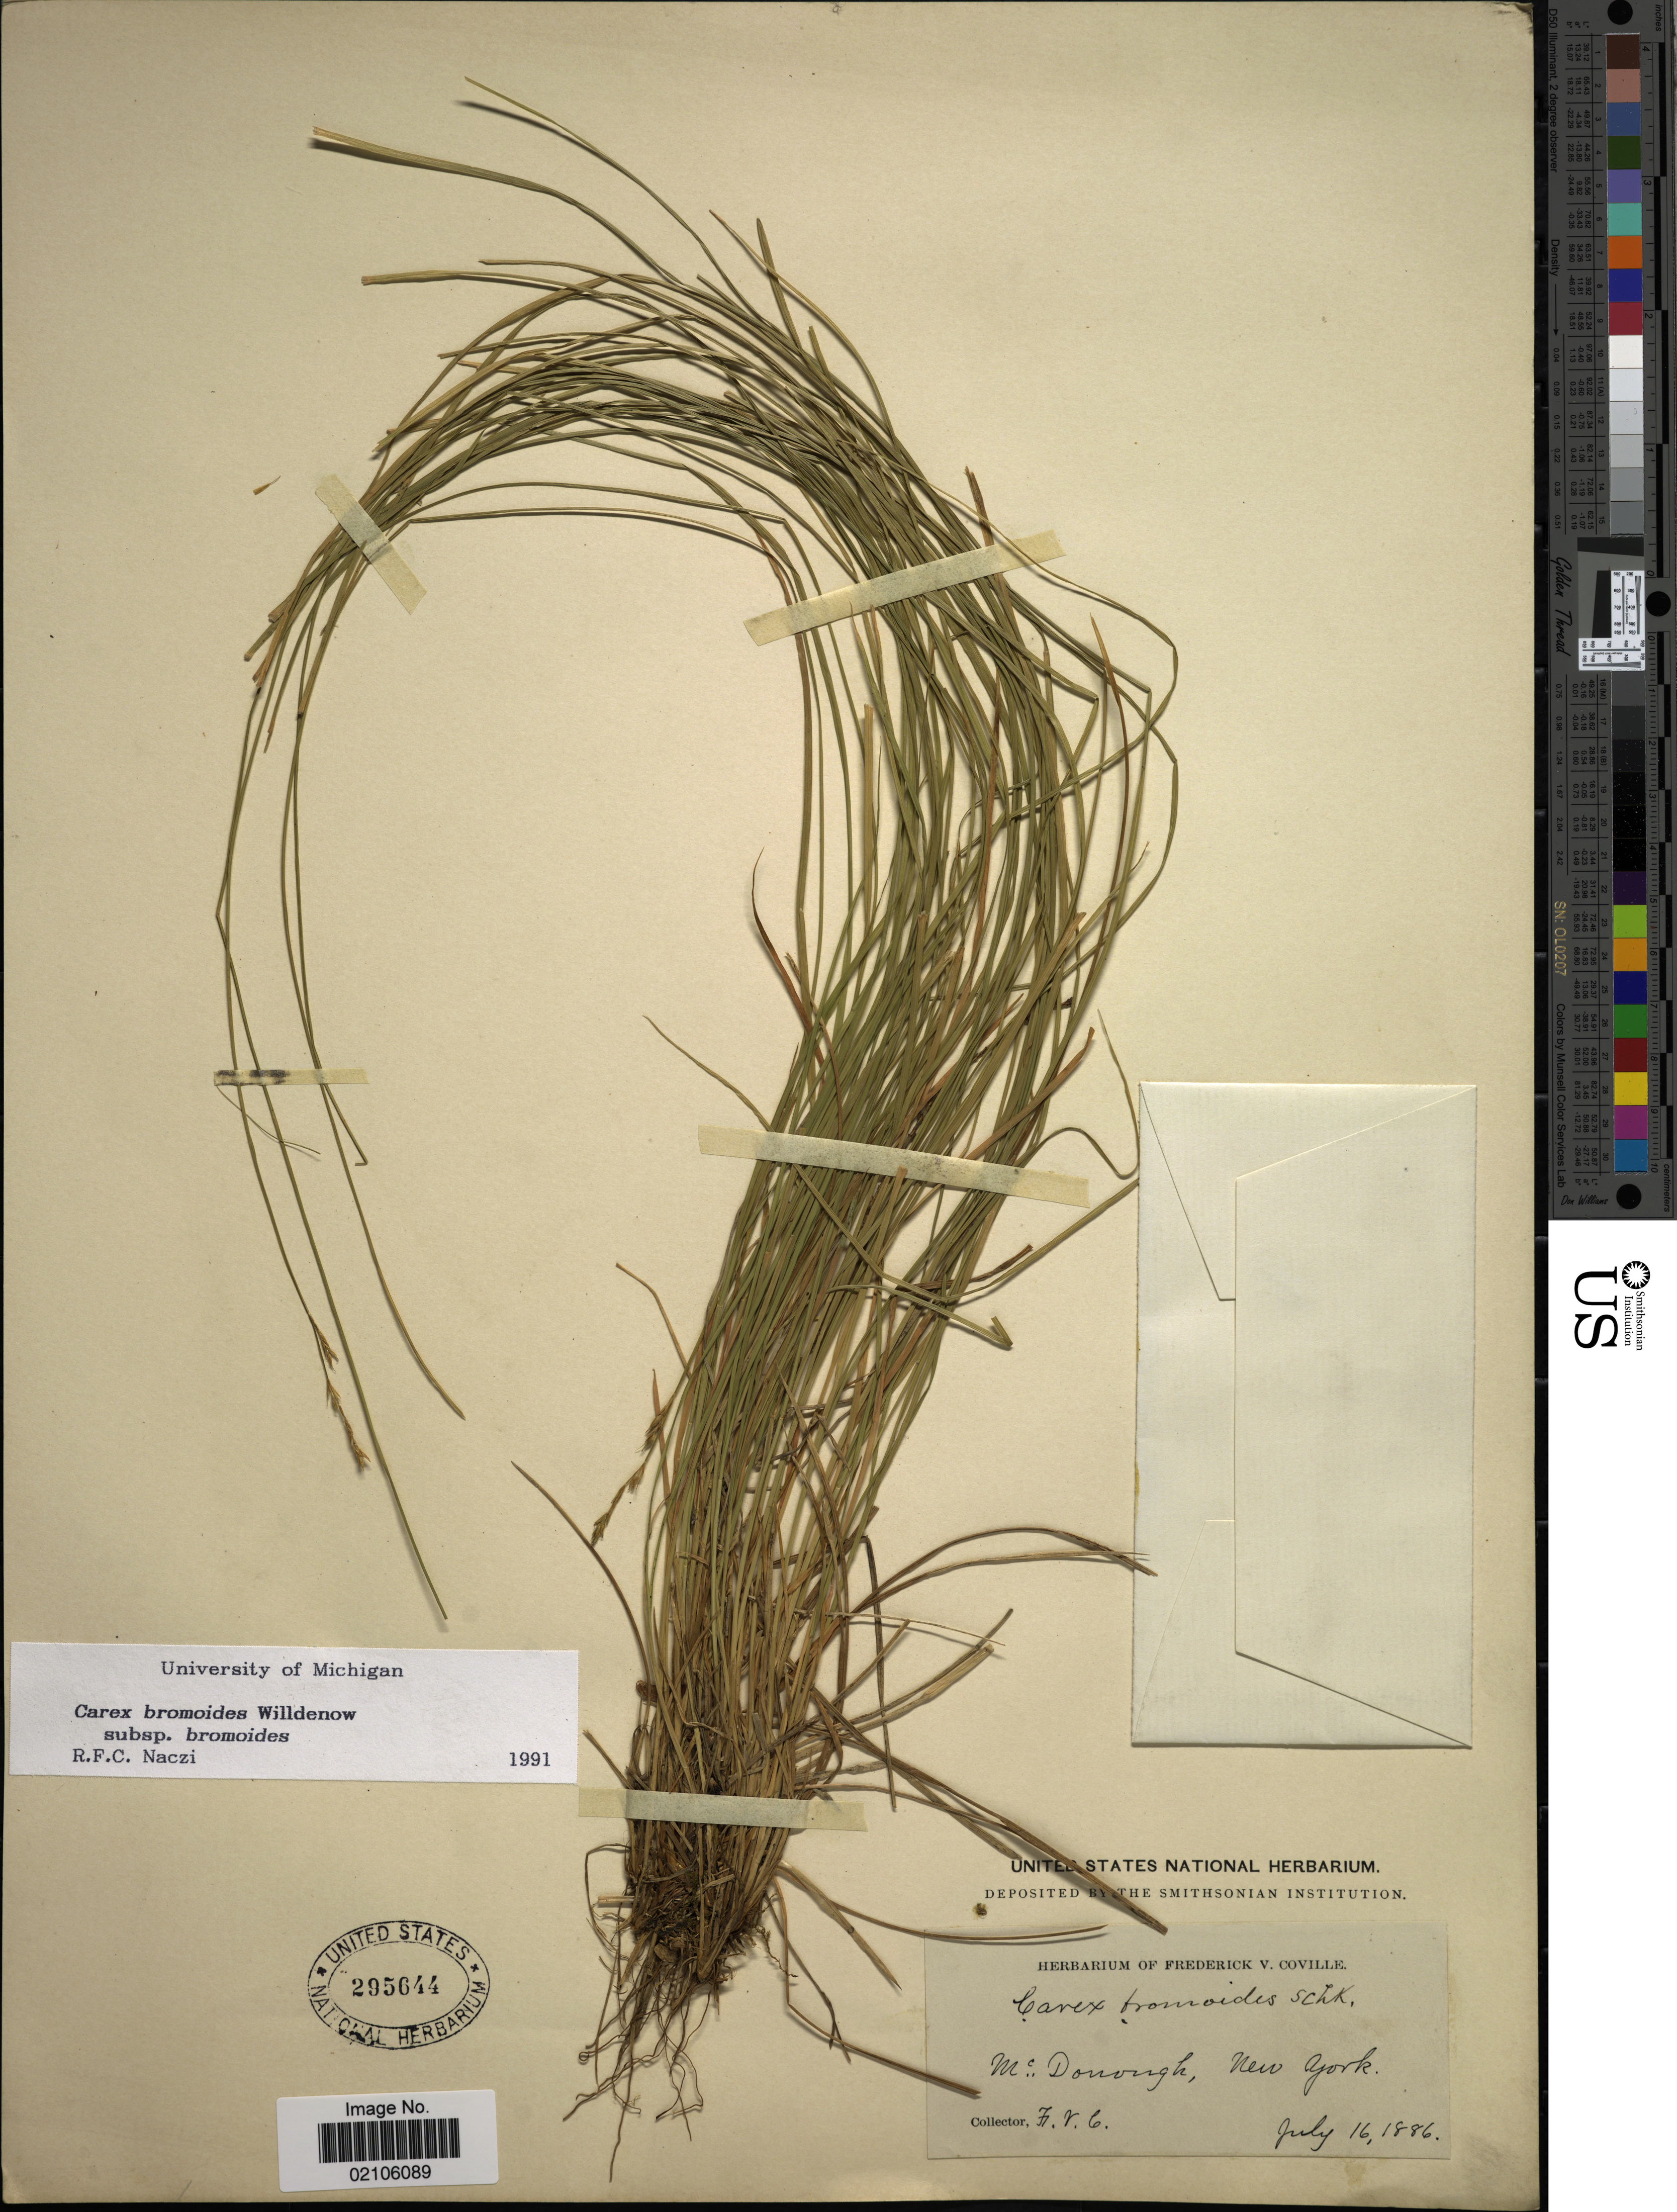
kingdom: Plantae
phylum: Tracheophyta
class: Liliopsida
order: Poales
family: Cyperaceae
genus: Carex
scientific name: Carex bromoides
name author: Willd.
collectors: F. V. Coville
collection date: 1886-07-16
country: United States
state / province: New York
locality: McDonough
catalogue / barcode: US 295644